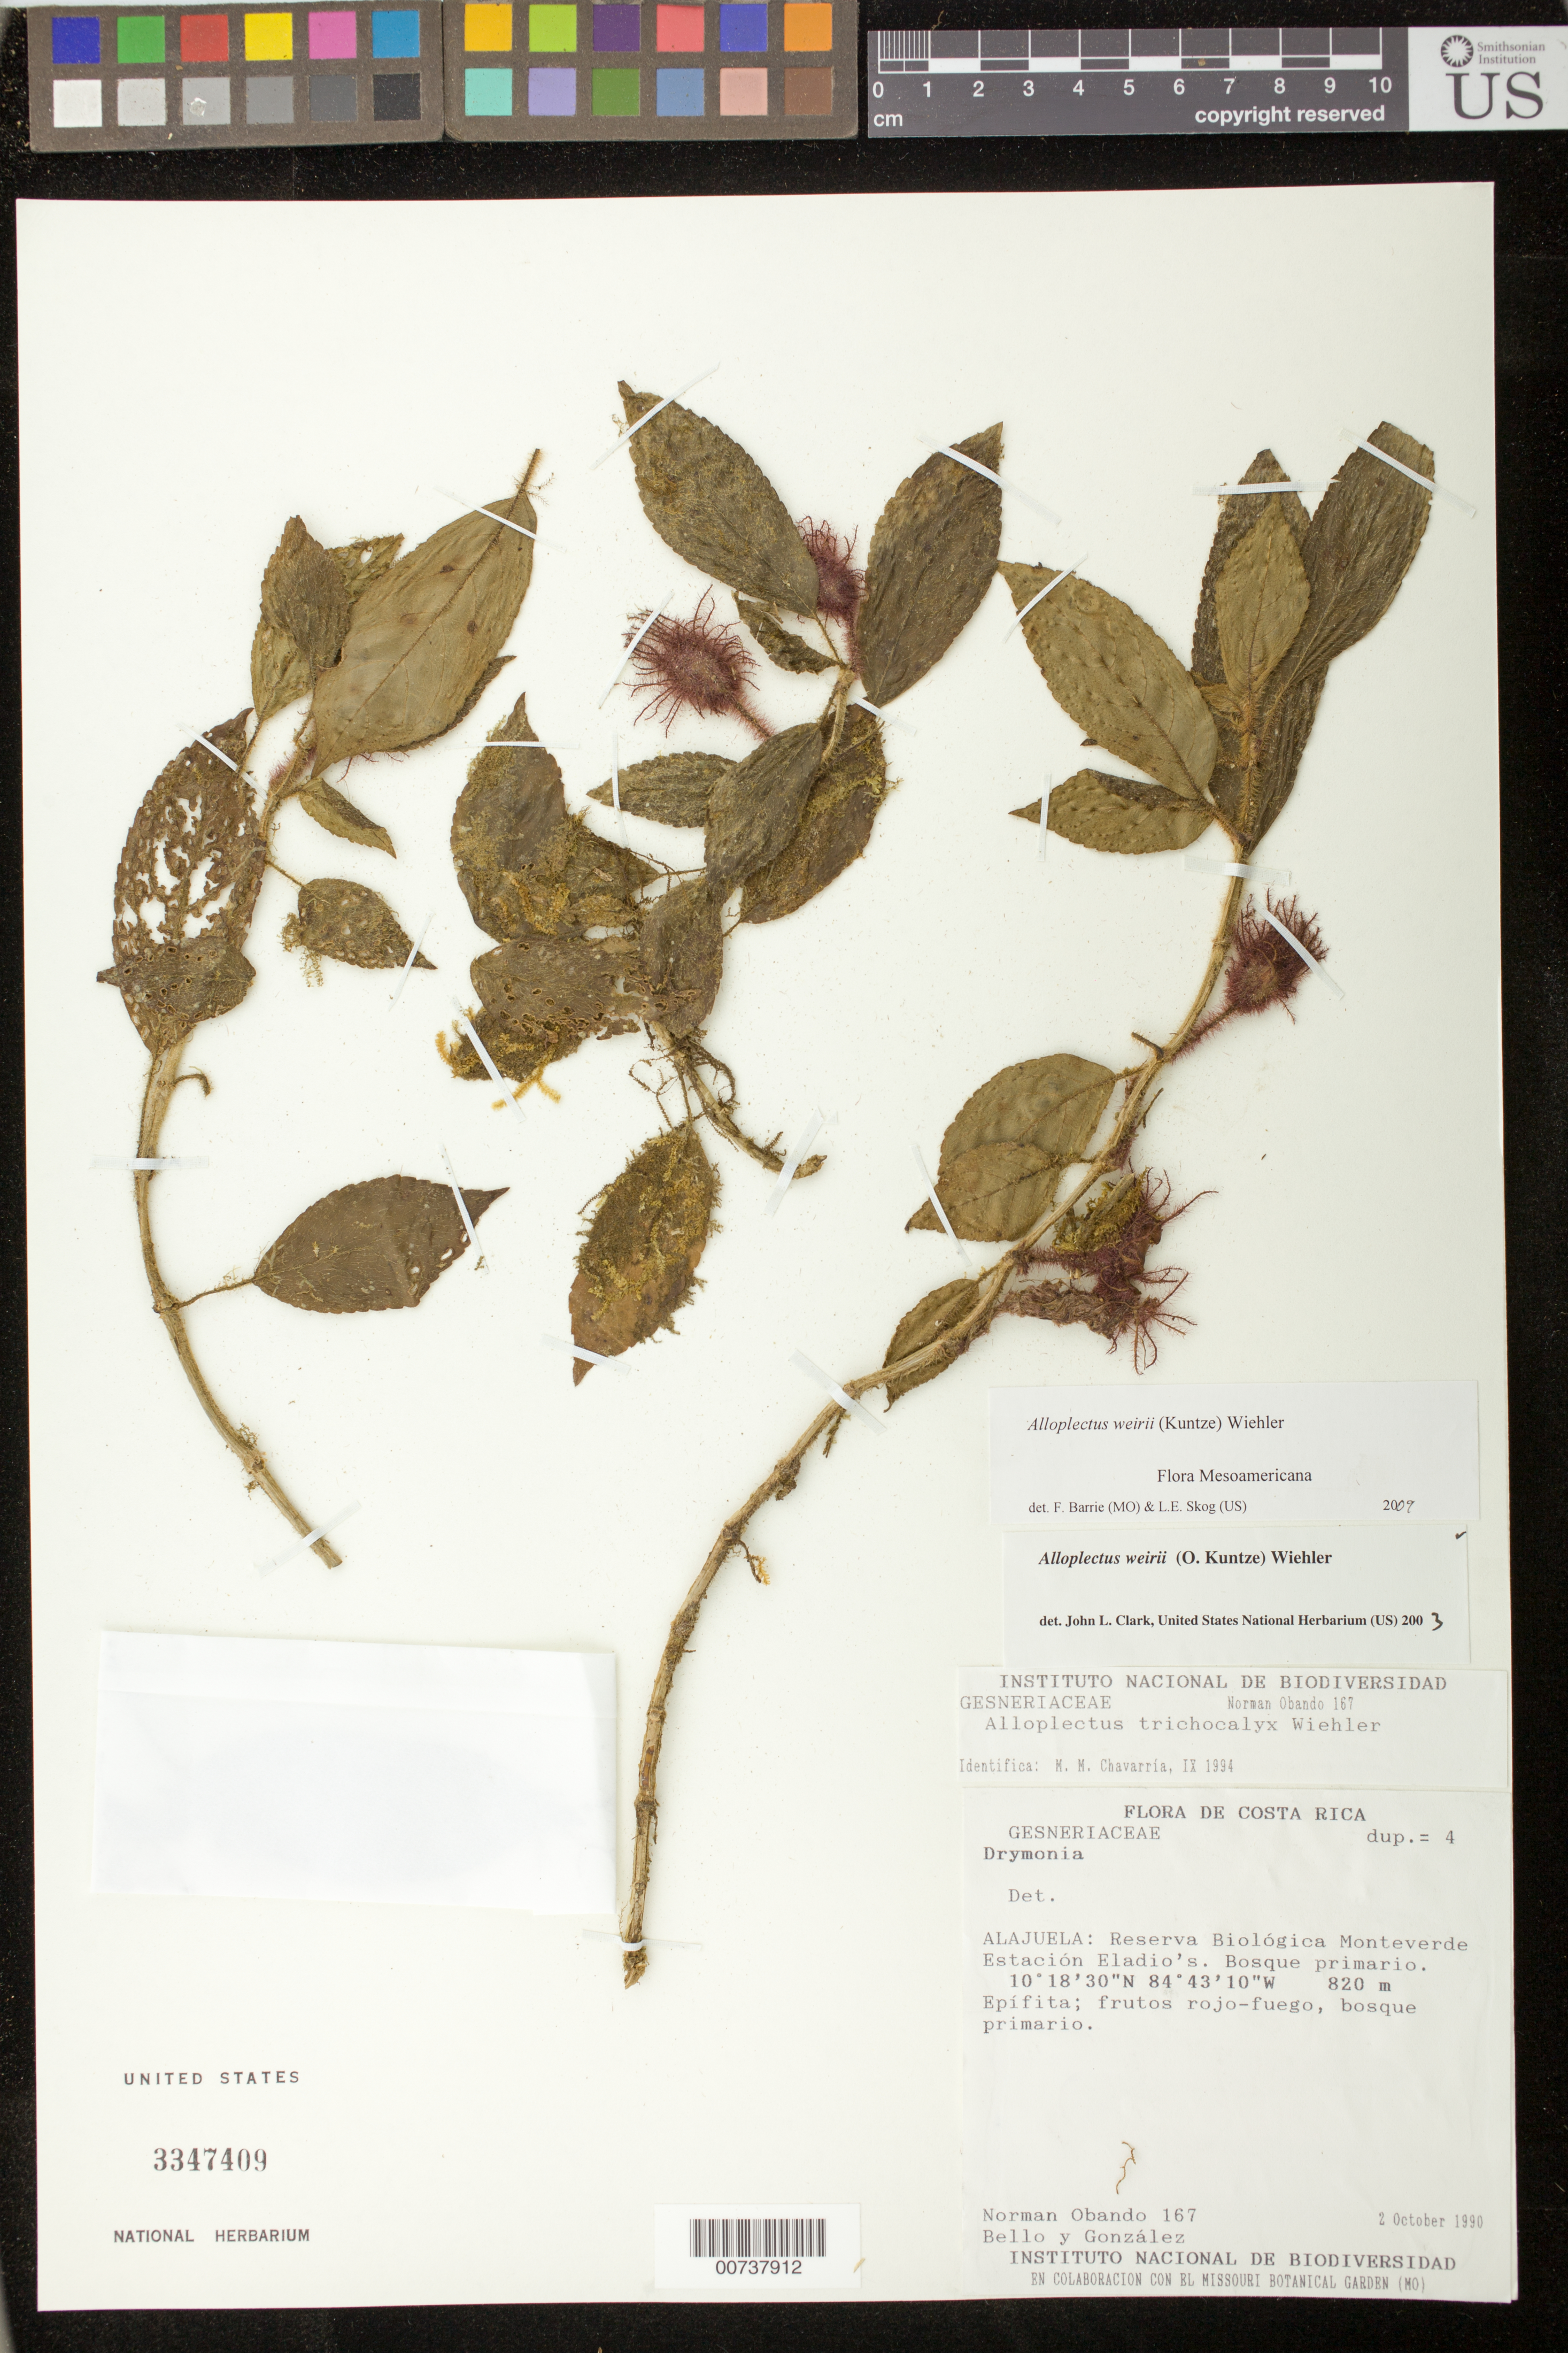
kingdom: Plantae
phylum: Tracheophyta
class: Magnoliopsida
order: Lamiales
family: Gesneriaceae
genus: Alloplectus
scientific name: Alloplectus weirii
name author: (Kuntze) Wiehler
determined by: Clark, J. L., (SEL), The Marie Selby Botanical Garden (UNITED STATES)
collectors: N. Obando & Bello y González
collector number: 167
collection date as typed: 02 Oct 1990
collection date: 1990-10-02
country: Costa Rica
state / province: Alajuela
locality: Reserva Biológica Monteverde, Estación Eladio's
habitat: Bosque primario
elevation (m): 820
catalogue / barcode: US 3347409